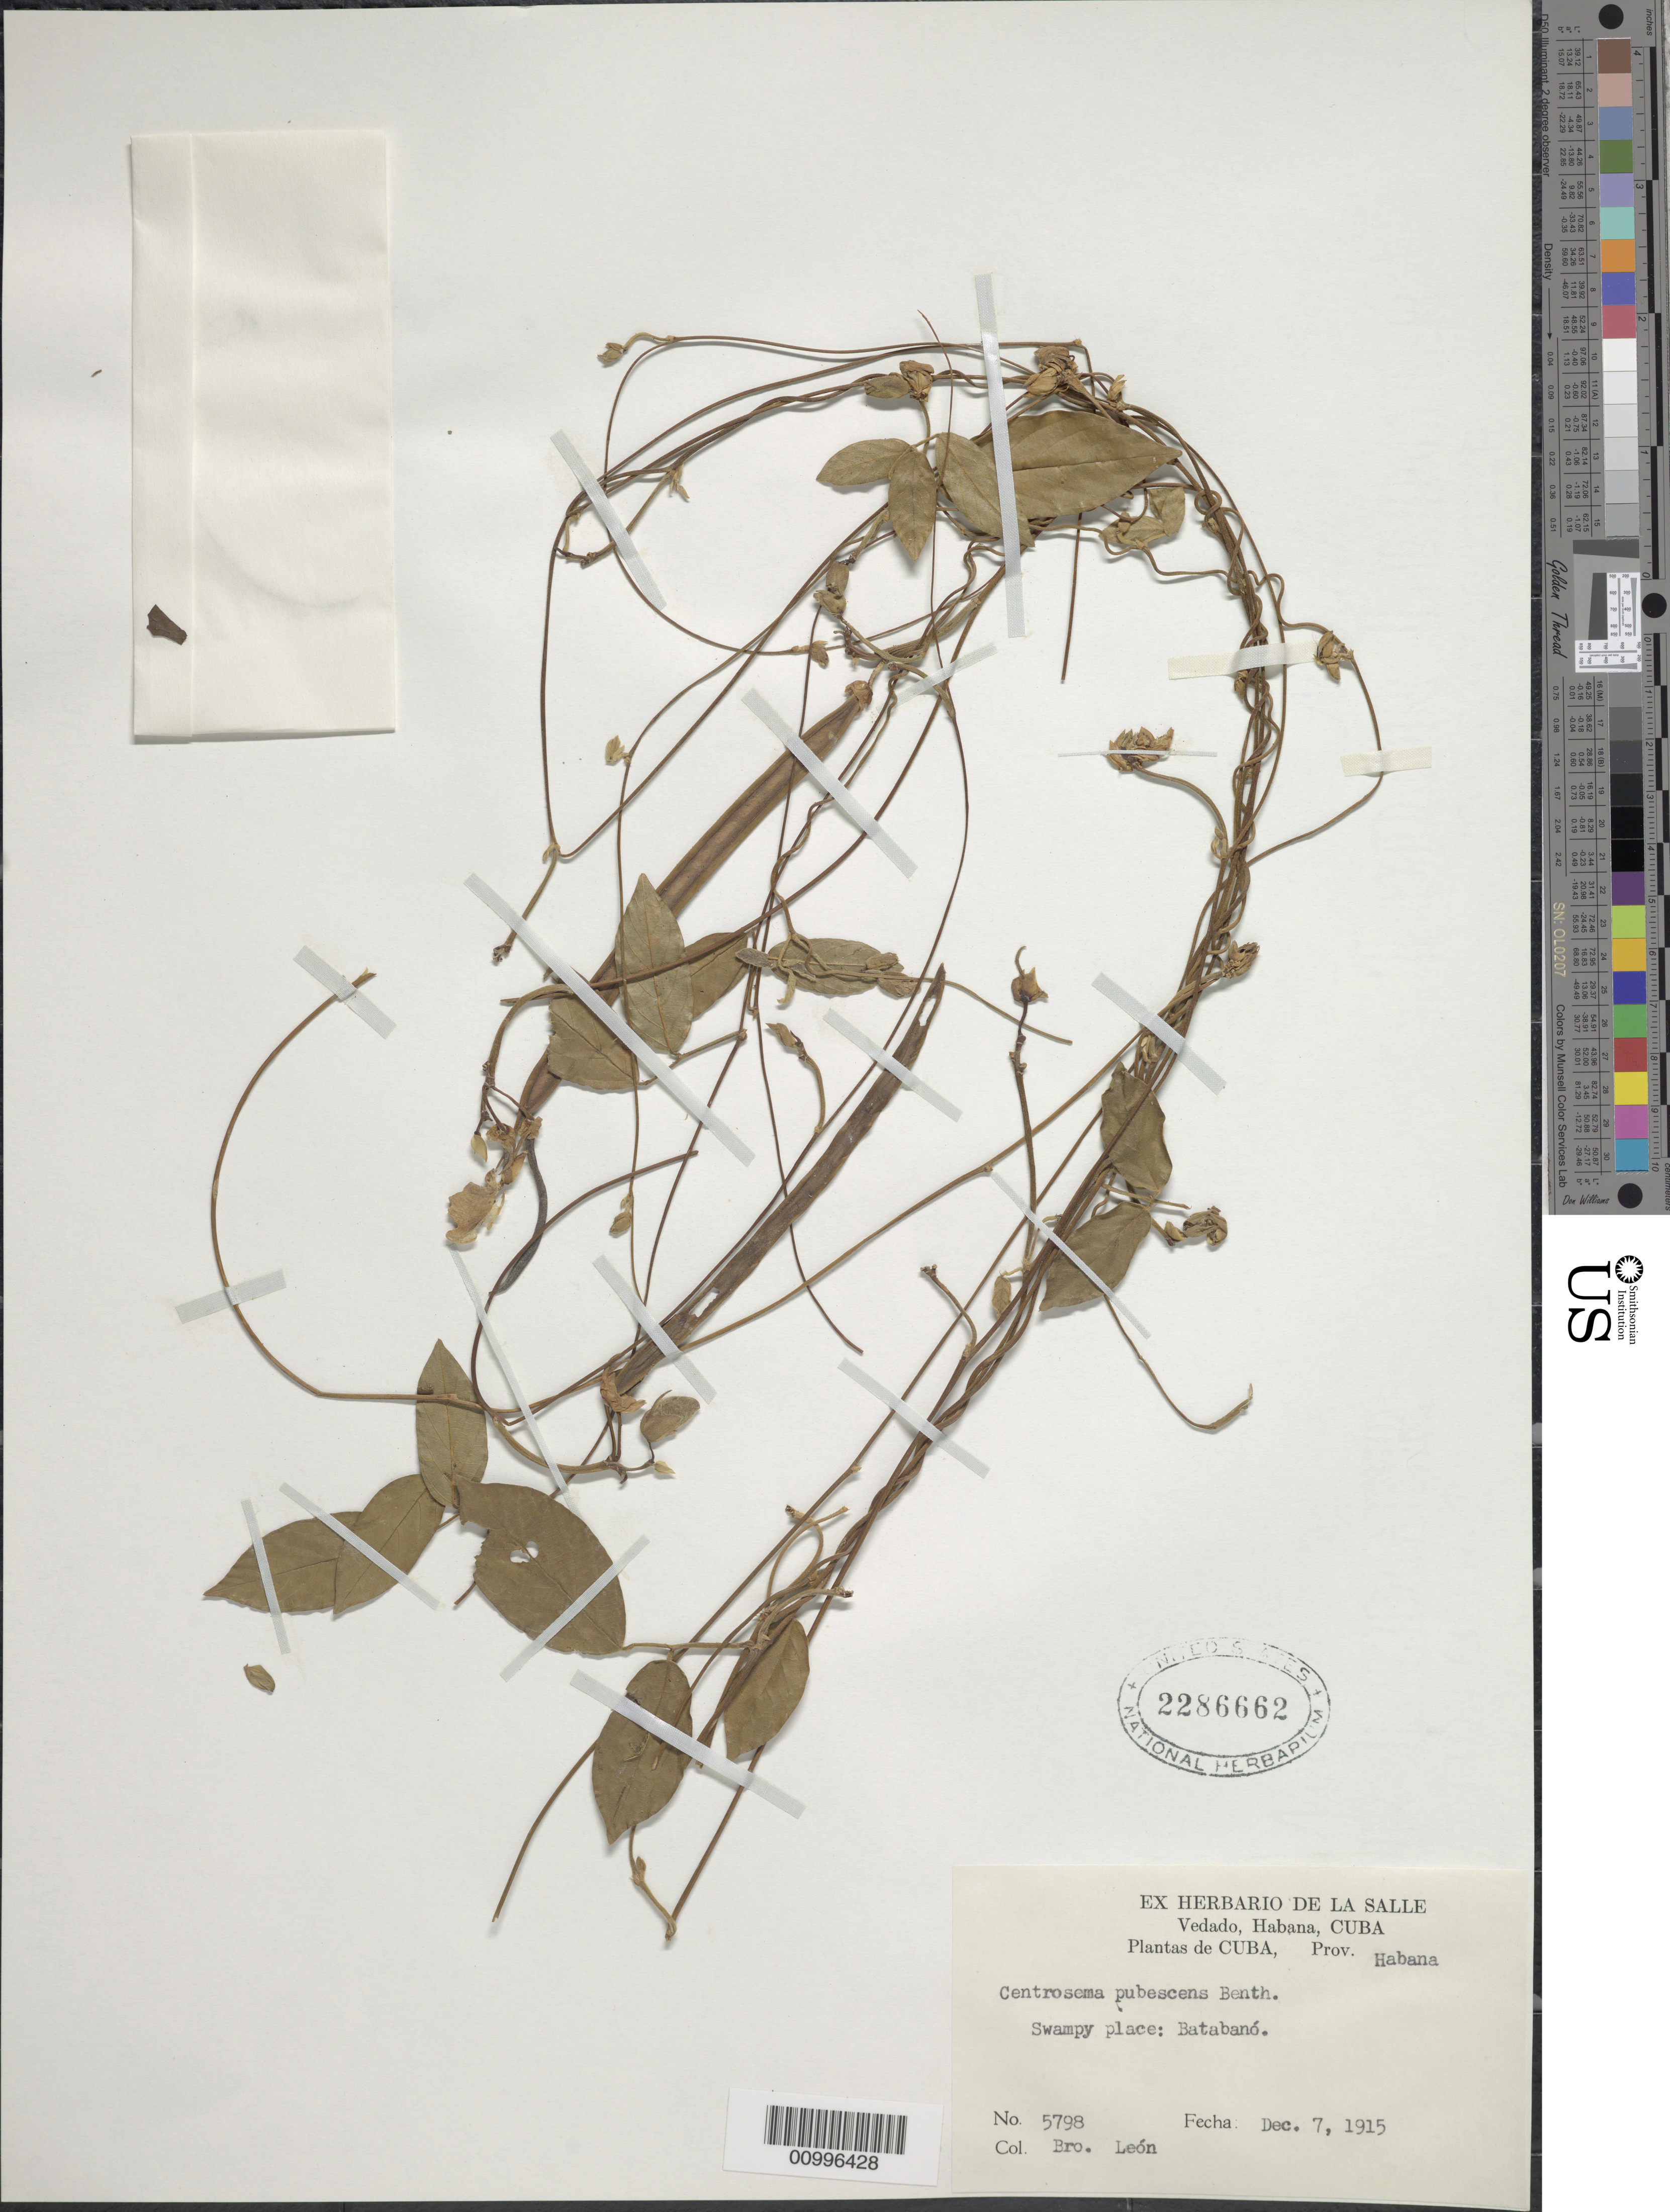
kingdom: Plantae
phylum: Tracheophyta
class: Magnoliopsida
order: Fabales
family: Fabaceae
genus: Centrosema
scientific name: Centrosema pubescens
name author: Benth.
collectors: Bro. León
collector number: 5798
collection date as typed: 07 Dec 1915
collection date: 1915-12-07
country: Cuba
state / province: La Habana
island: Cuba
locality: Swampy place; Batabano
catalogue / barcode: US 2286662